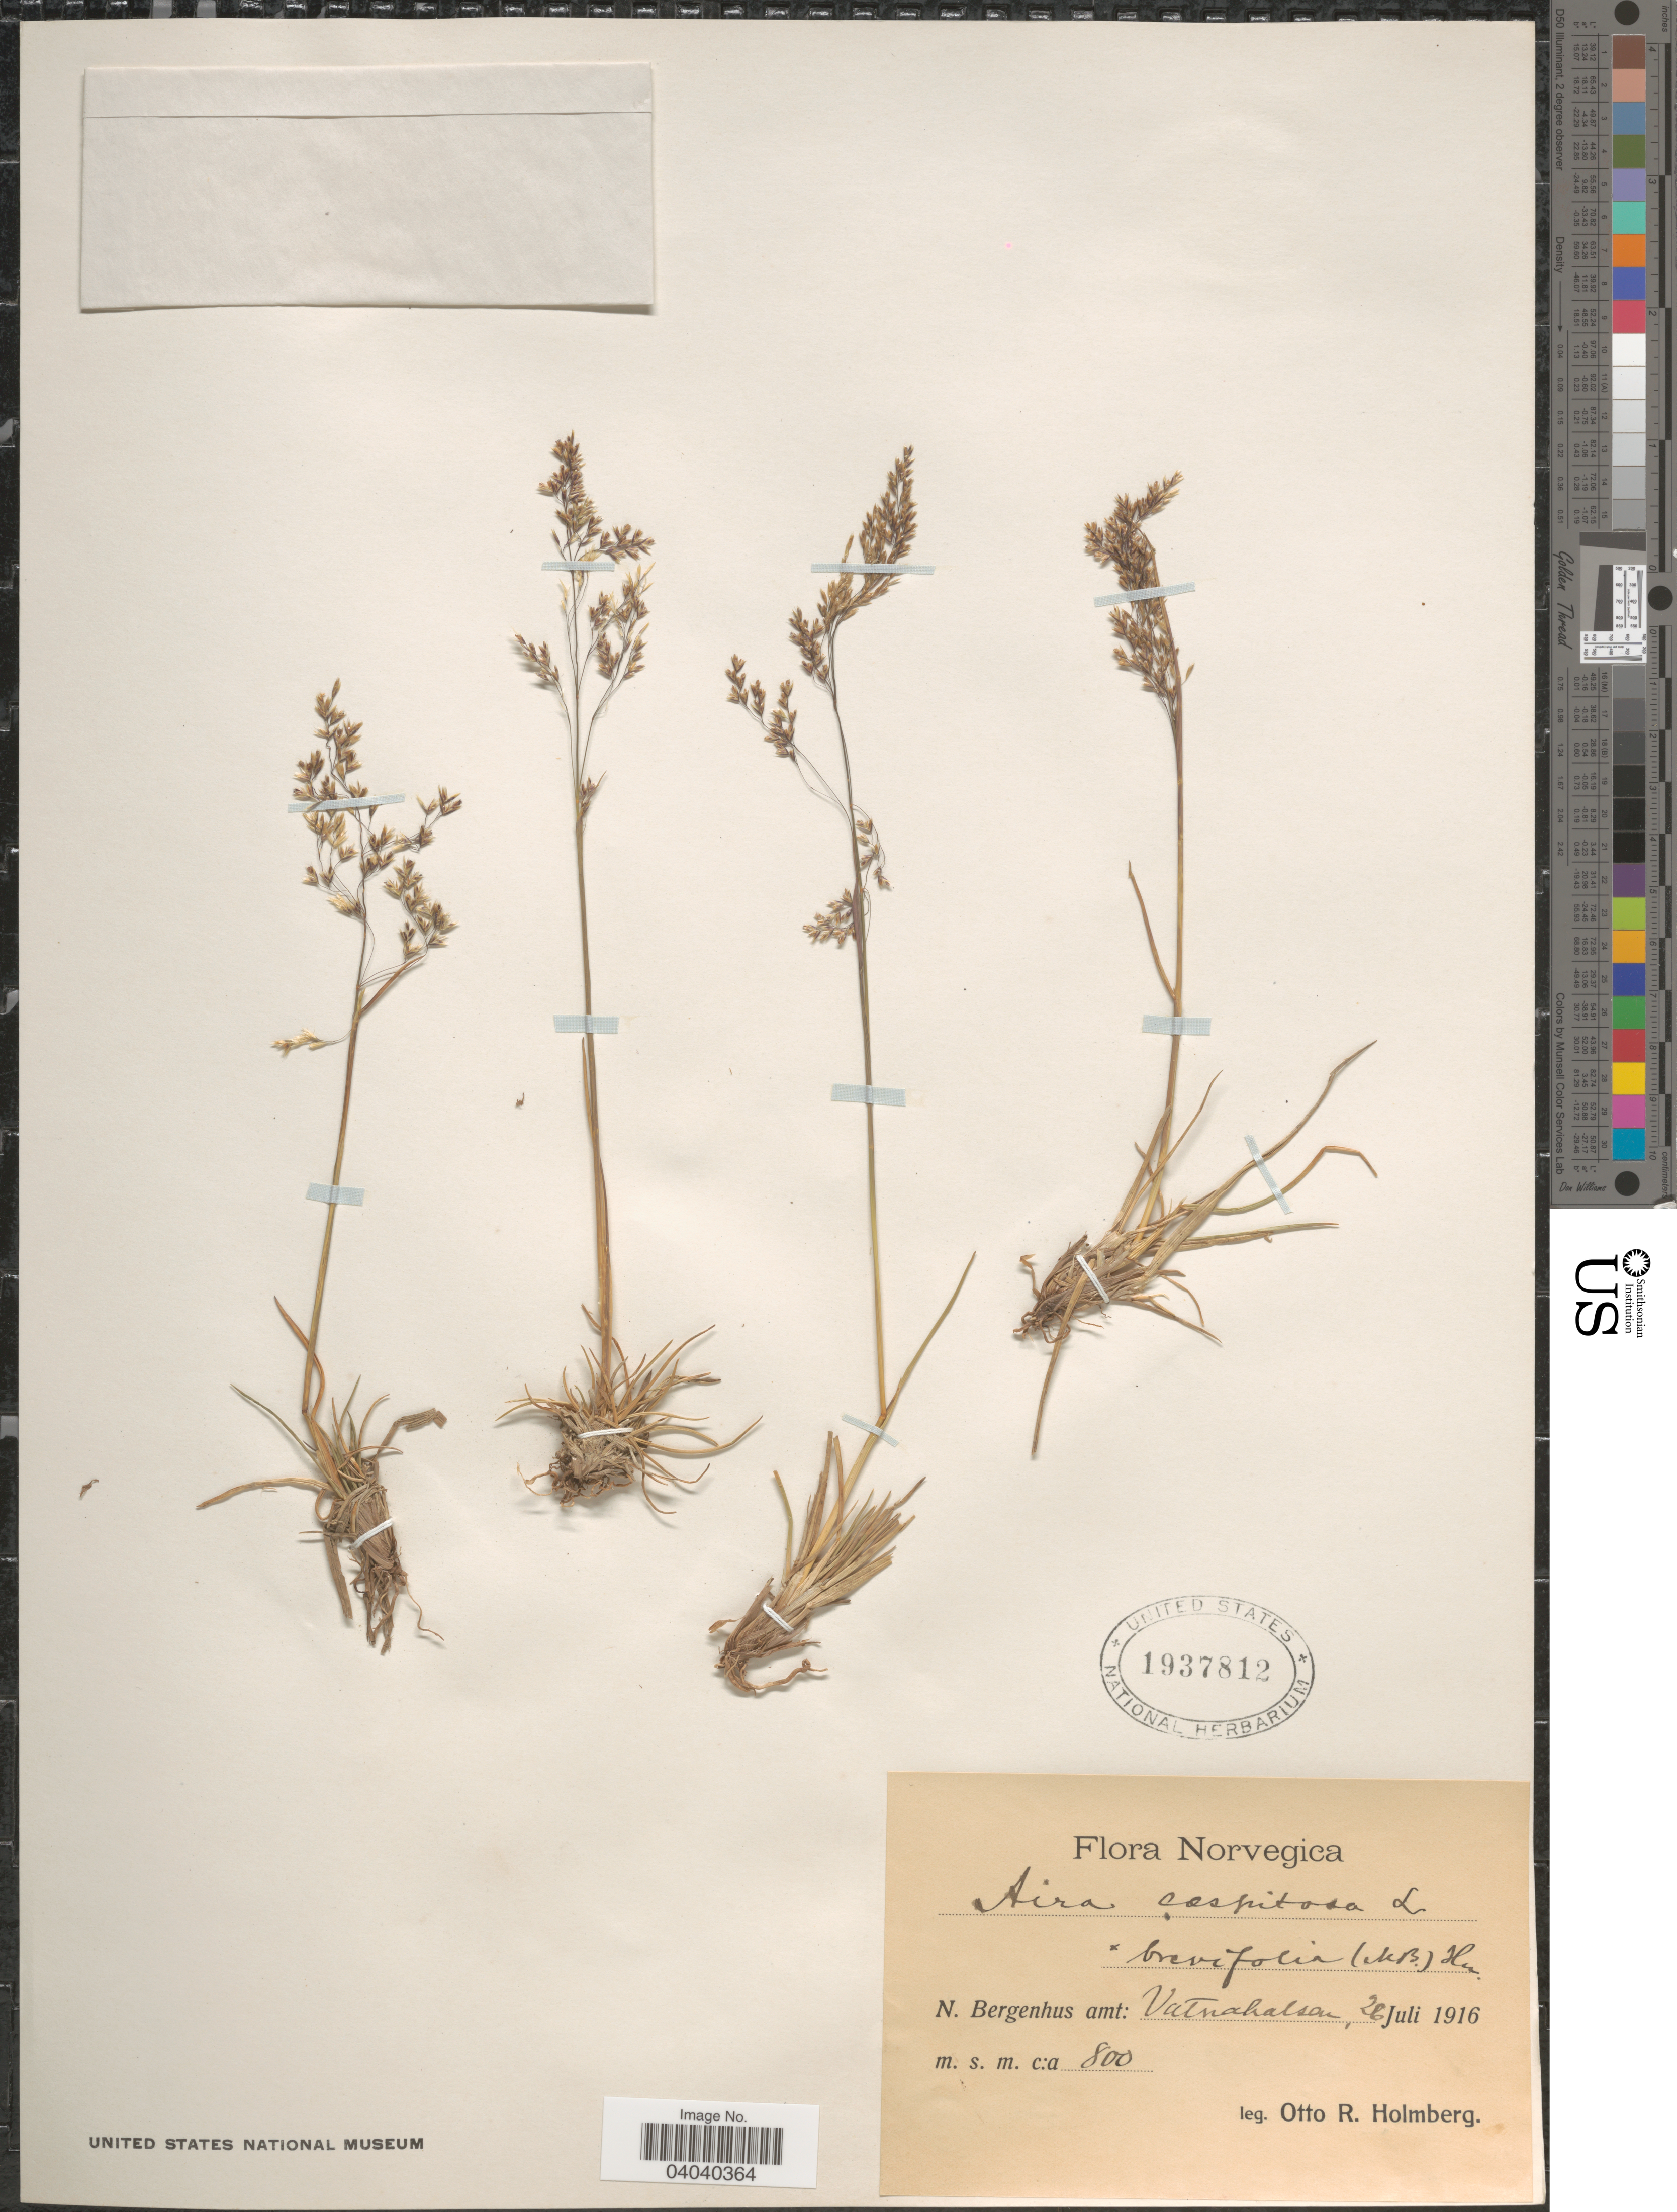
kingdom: Plantae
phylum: Tracheophyta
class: Liliopsida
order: Poales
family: Poaceae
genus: Deschampsia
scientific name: Deschampsia cespitosa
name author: (L.) P. Beauv.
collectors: O. Holmberg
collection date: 1916-07-26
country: Norway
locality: Norvegica. N. Bergenhus amt: Vatnahalsen.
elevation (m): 800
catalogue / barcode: US 1937812